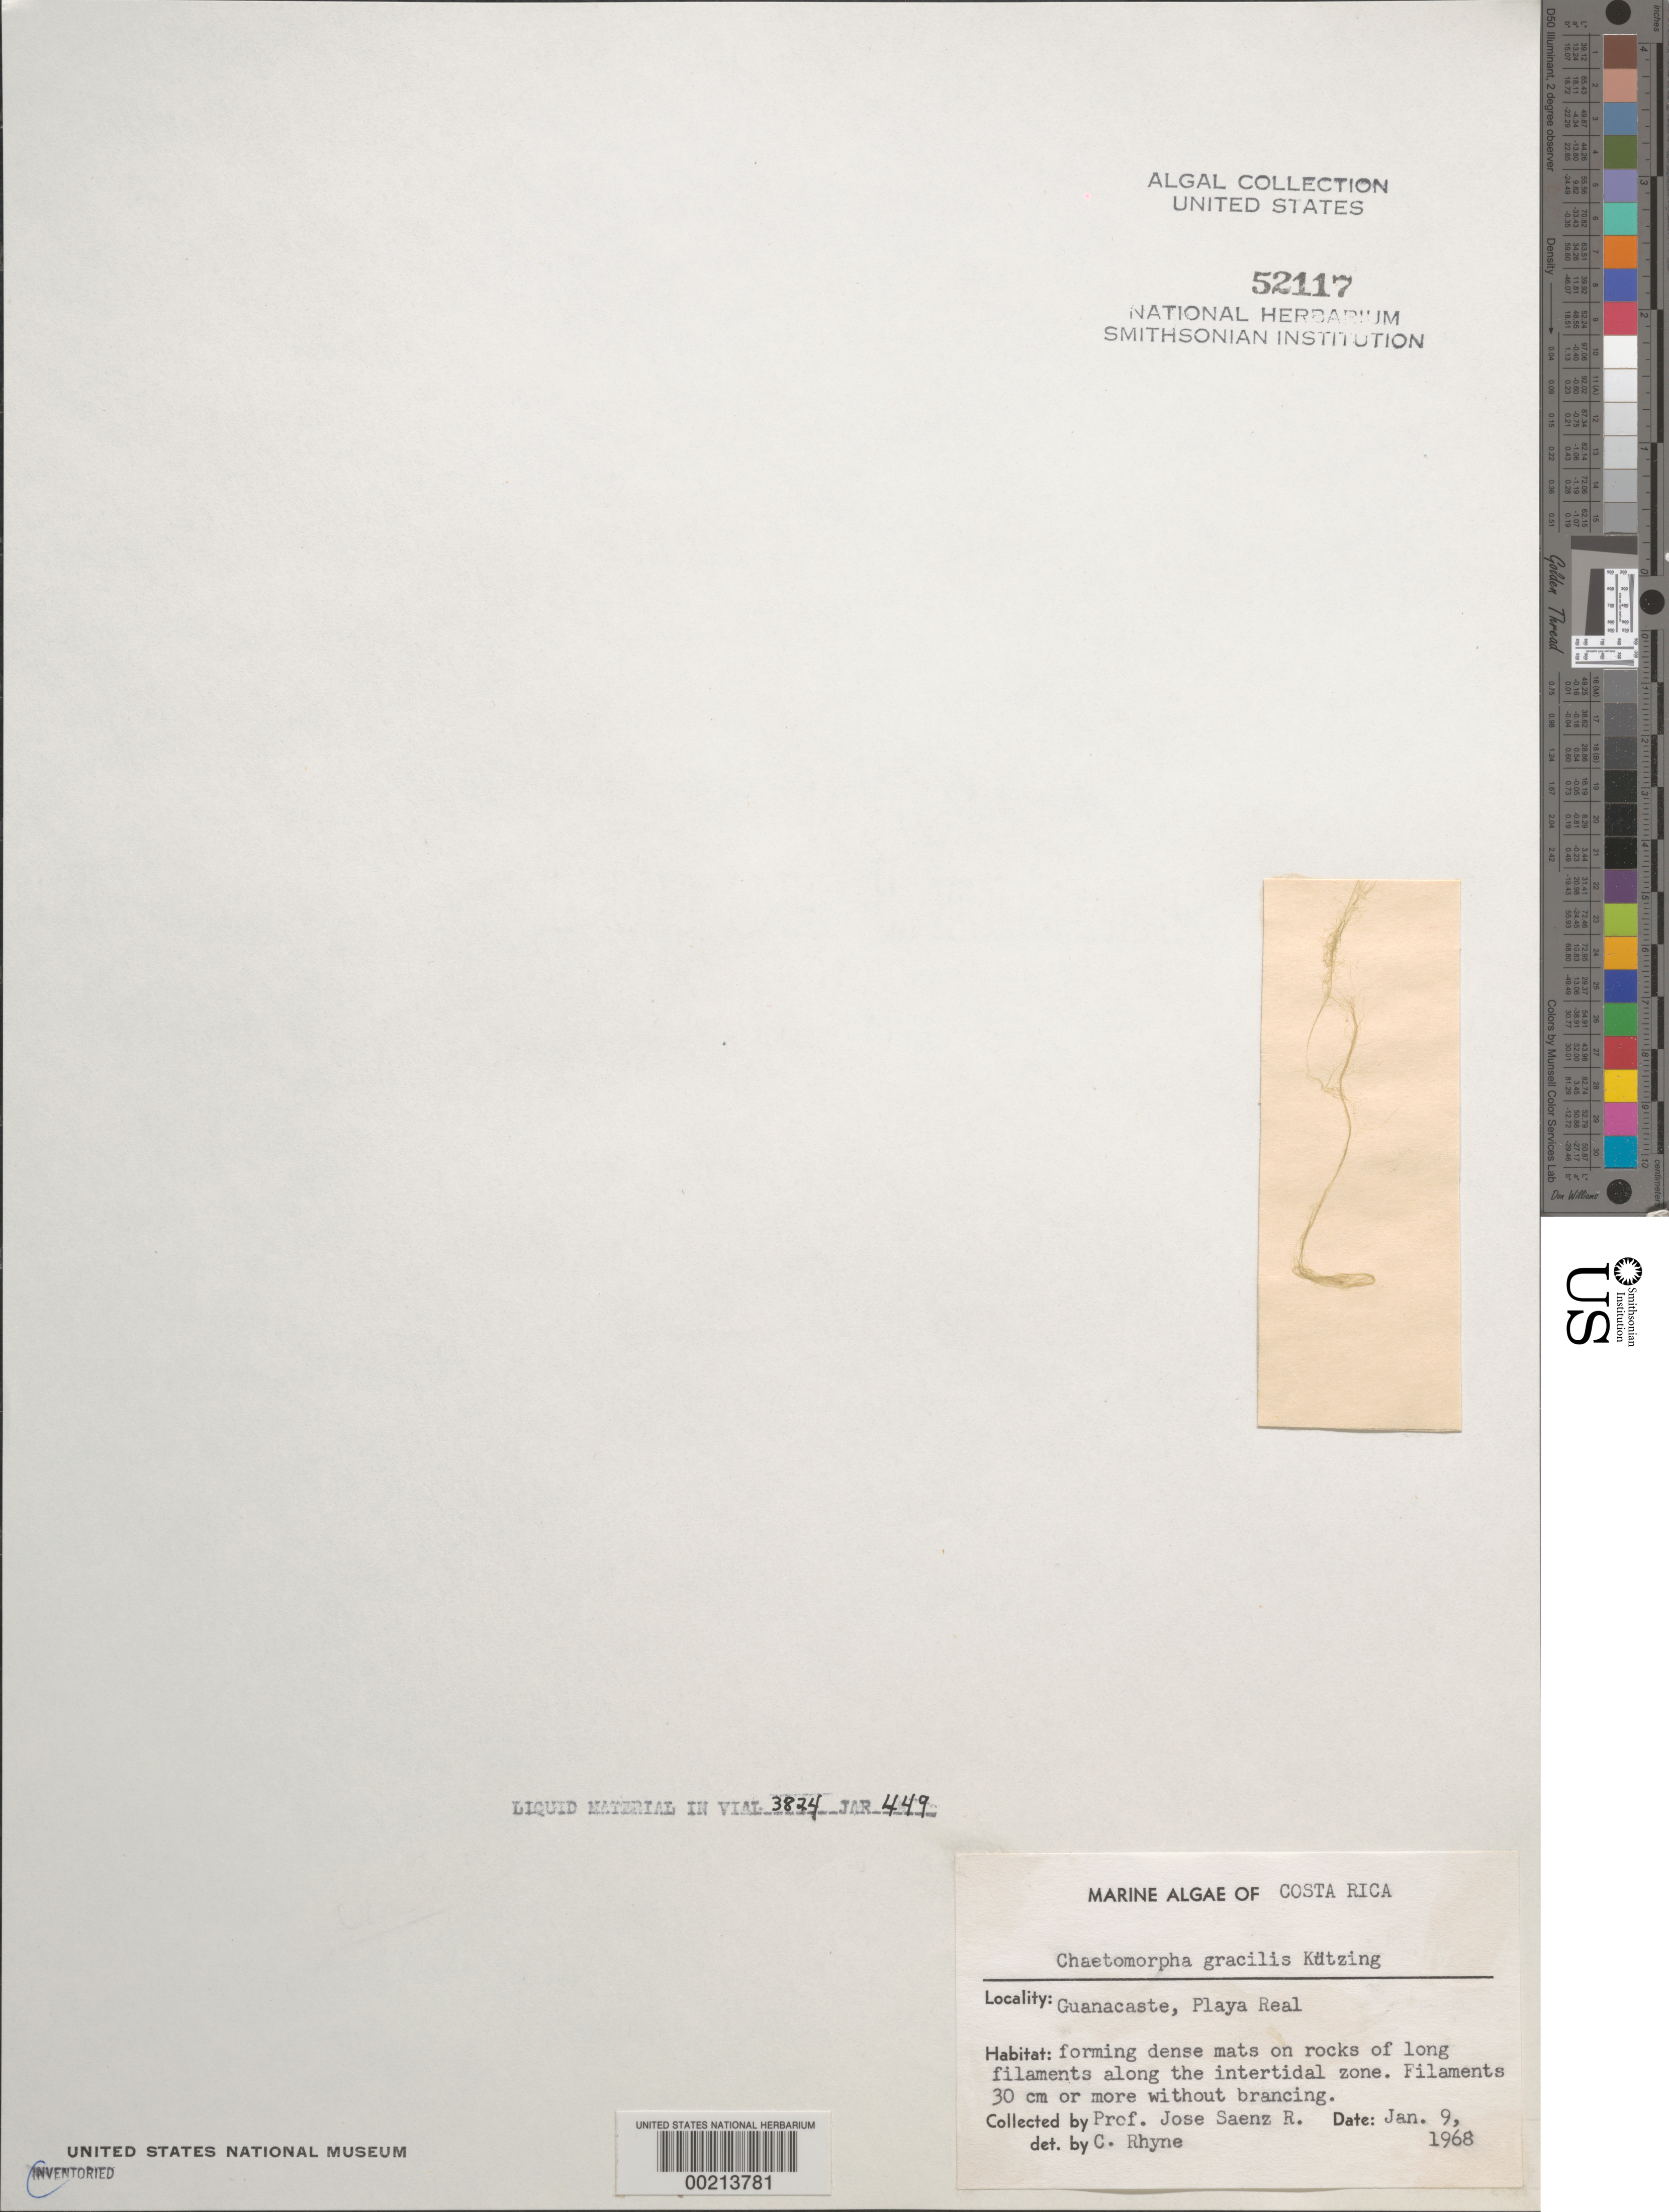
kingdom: Plantae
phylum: Chlorophyta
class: Ulvophyceae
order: Cladophorales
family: Cladophoraceae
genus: Chaetomorpha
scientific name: Chaetomorpha gracilis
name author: Kütz.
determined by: Rhyne, C. F.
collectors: J. A. Saenz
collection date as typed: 09 Jan 1968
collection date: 1968-01-09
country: Costa Rica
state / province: Guanacaste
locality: Playa Real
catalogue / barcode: US 52117